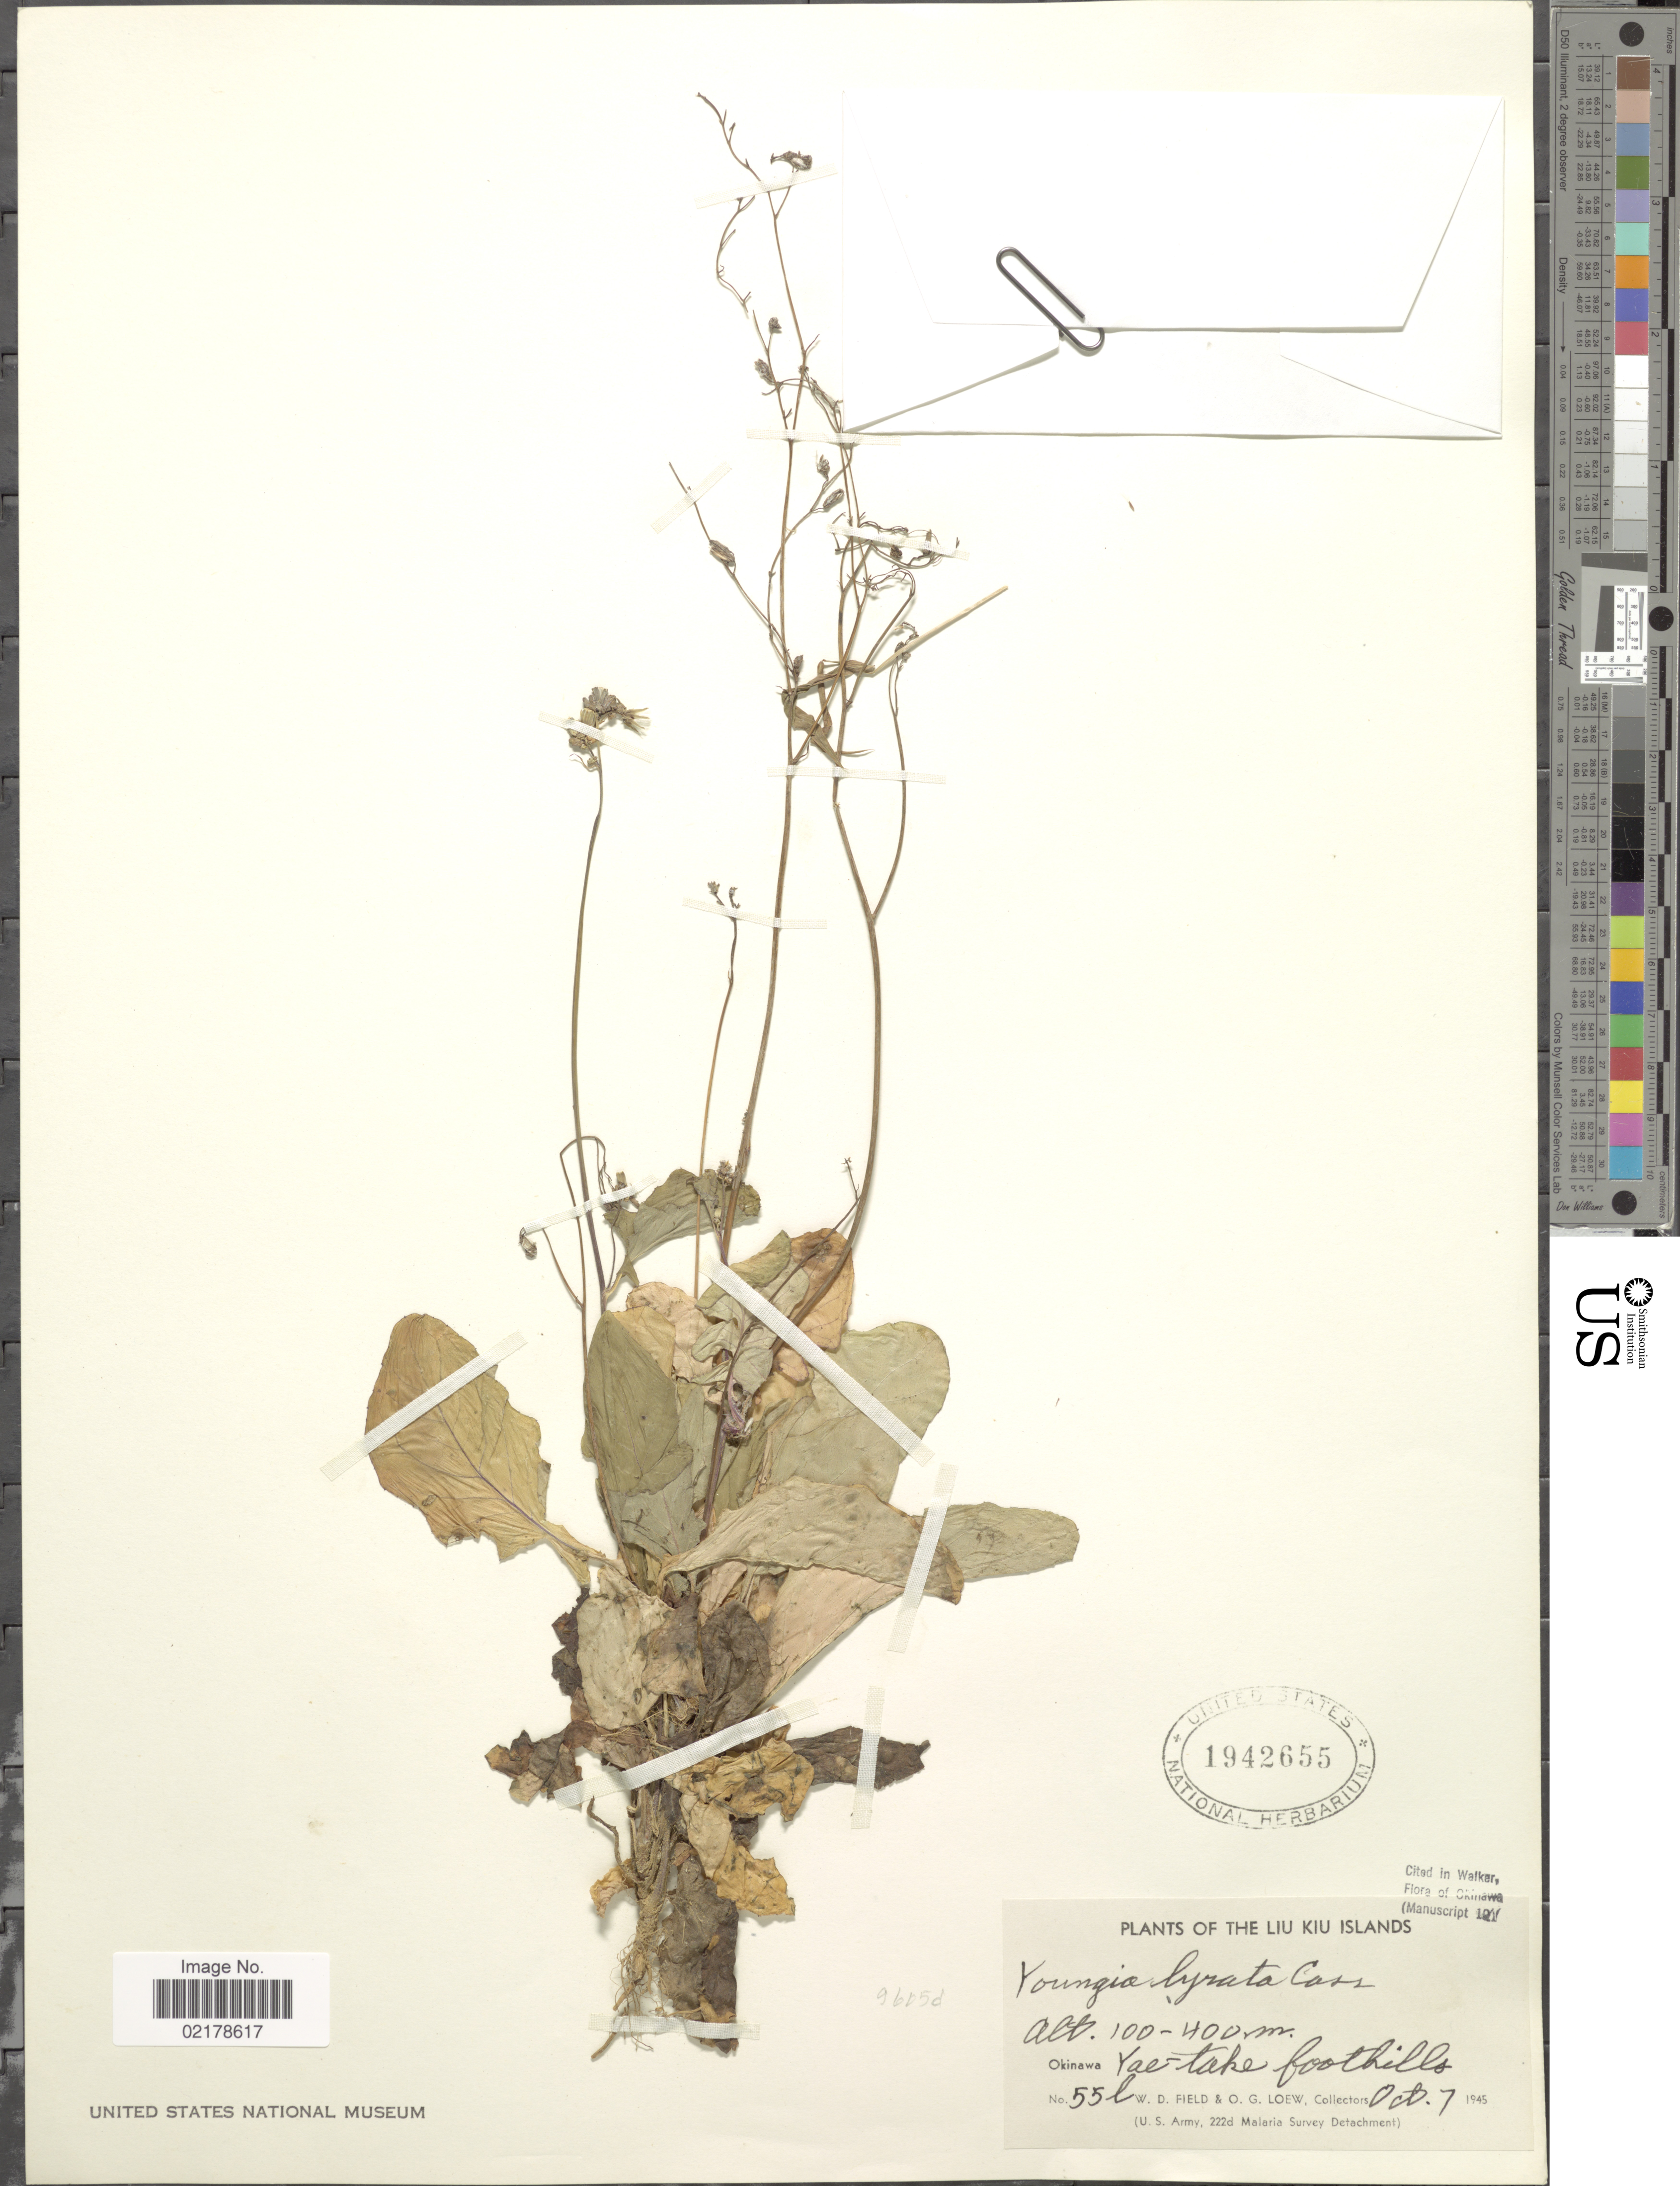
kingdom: Plantae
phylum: Tracheophyta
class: Magnoliopsida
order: Asterales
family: Asteraceae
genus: Youngia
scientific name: Youngia japonica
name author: (L.) DC.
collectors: W. D. Field & O. G. Loew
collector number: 55l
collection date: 1945-10-07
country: Japan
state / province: Okinawa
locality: Liu Kiu Islands. Okinawa Yaetake foothills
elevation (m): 100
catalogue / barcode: US 1942655